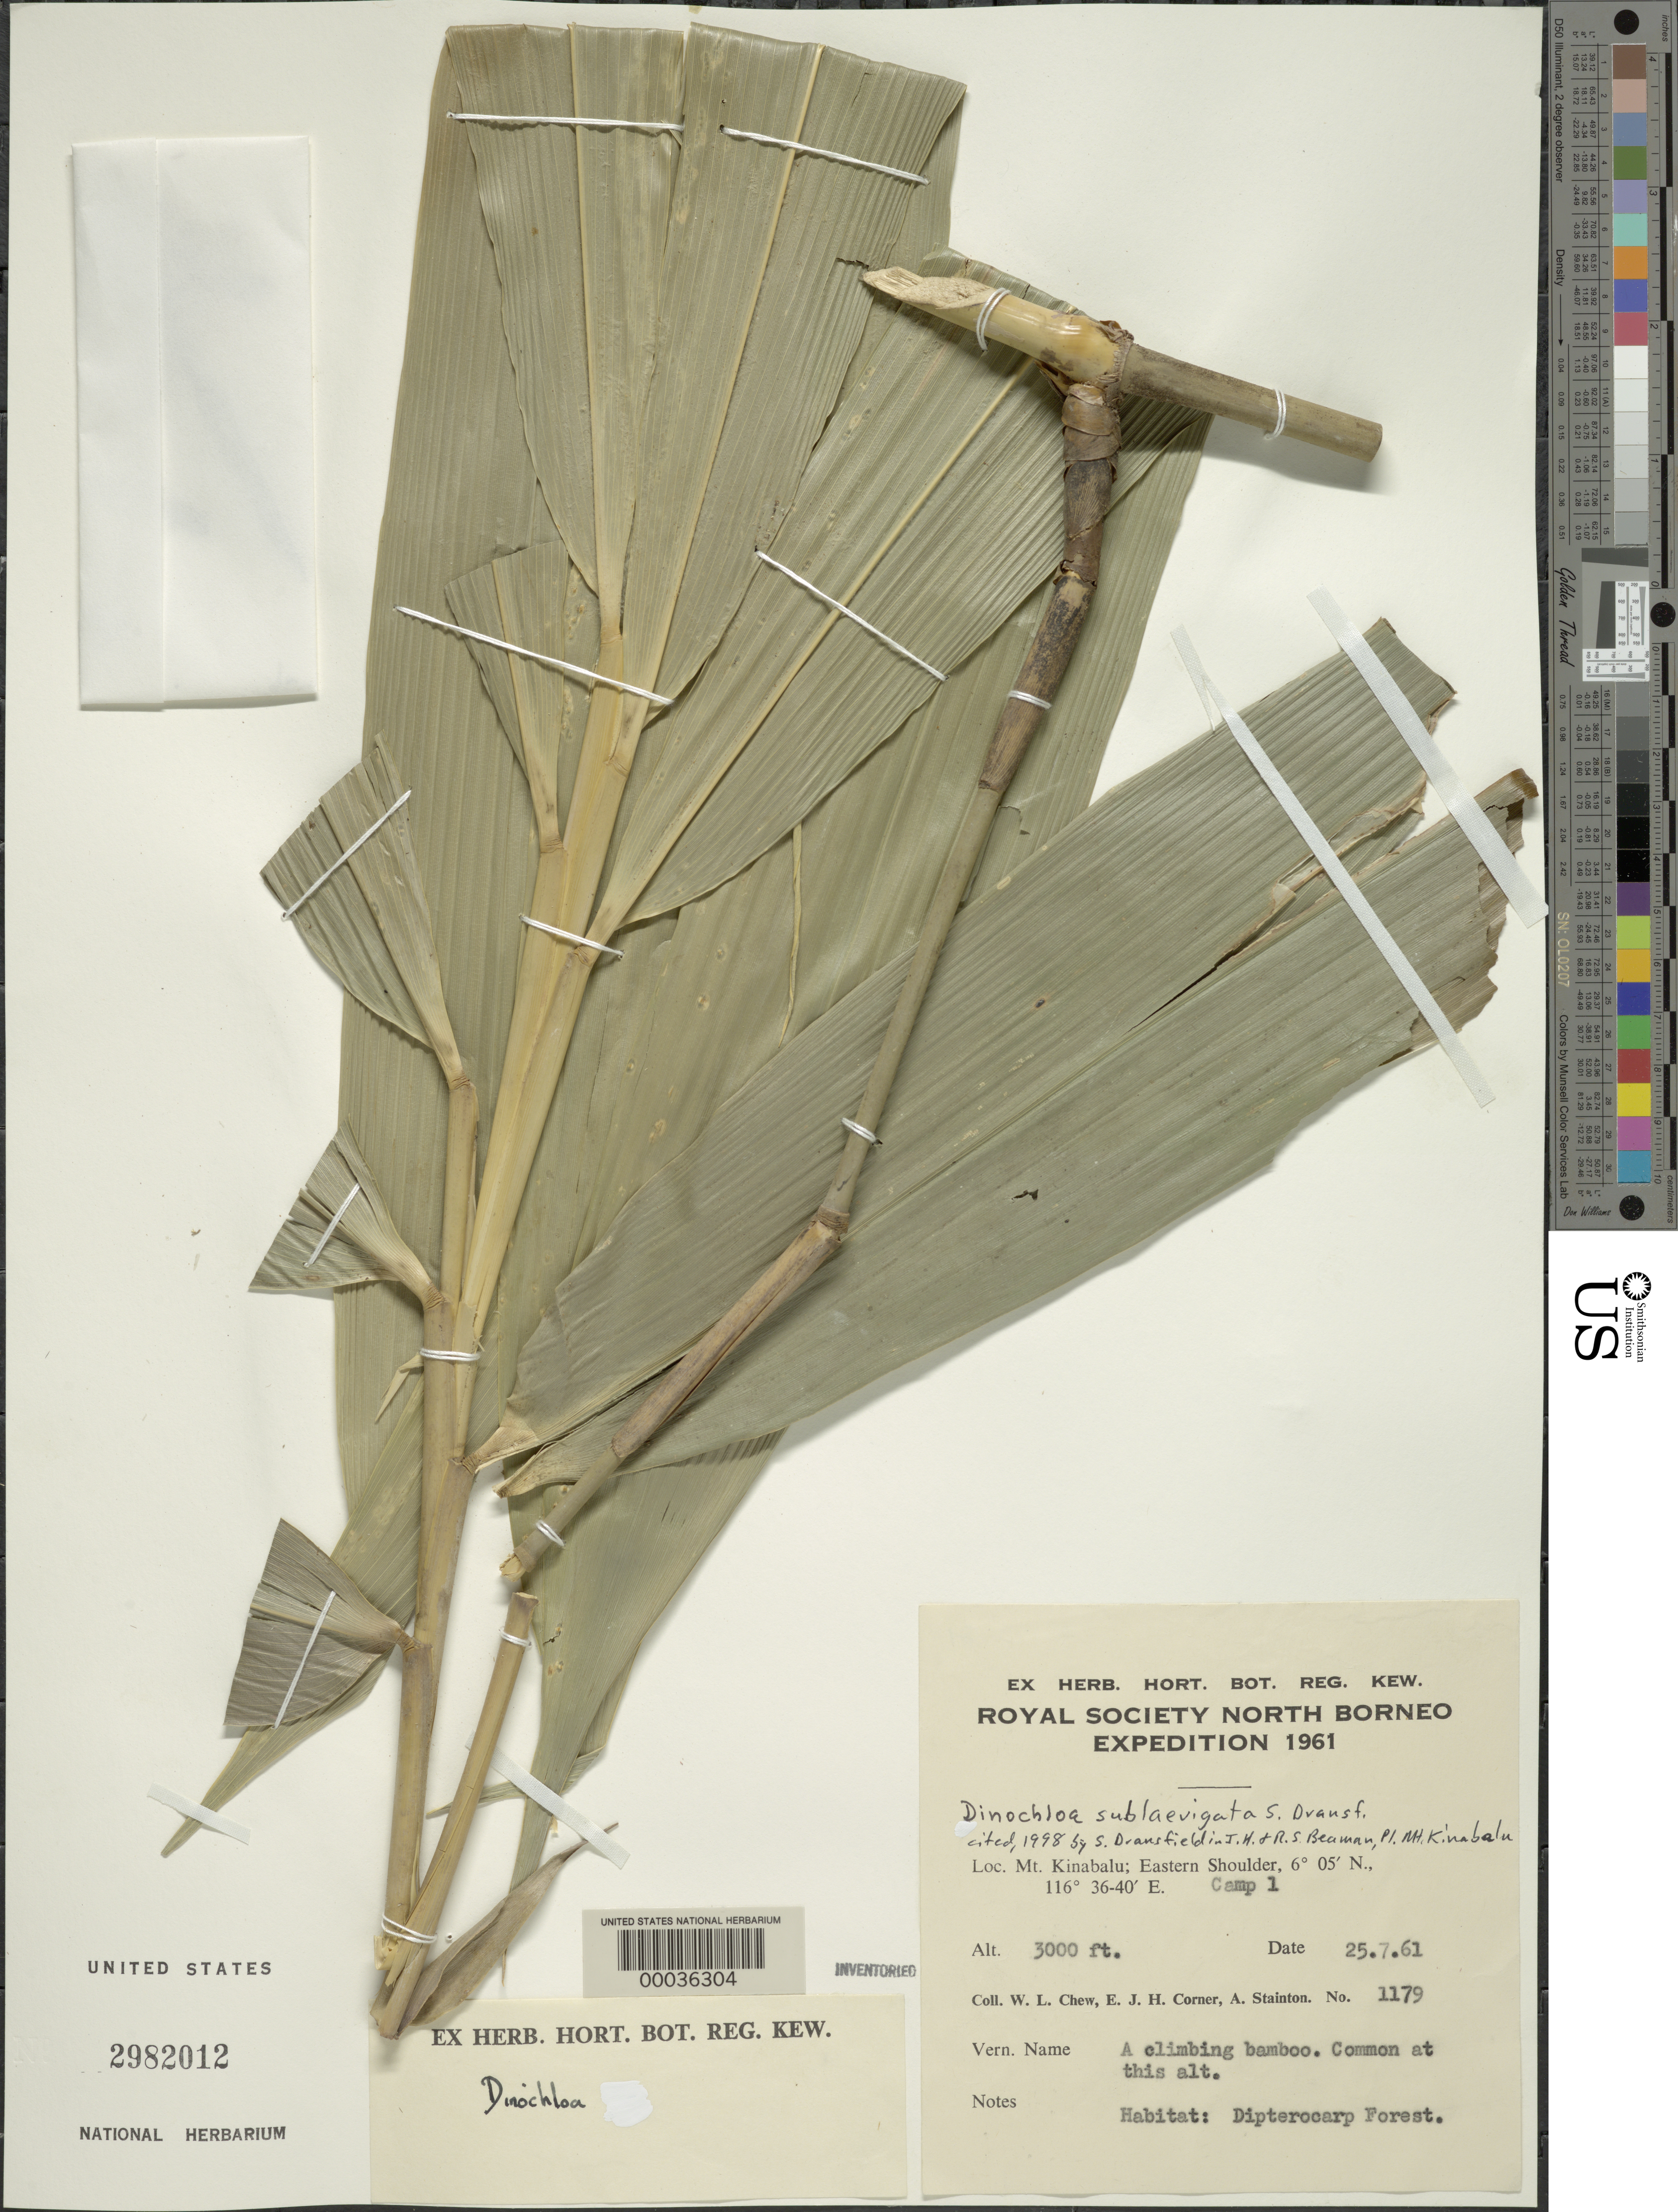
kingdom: Plantae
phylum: Tracheophyta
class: Liliopsida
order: Poales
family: Poaceae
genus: Dinochloa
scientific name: Dinochloa sp.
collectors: W. Chew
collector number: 1179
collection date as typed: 25 Jul 1961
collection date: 1961-07-25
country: Malaysia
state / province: Sabah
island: Borneo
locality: Mt. kinabalu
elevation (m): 915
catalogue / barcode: US 2982012